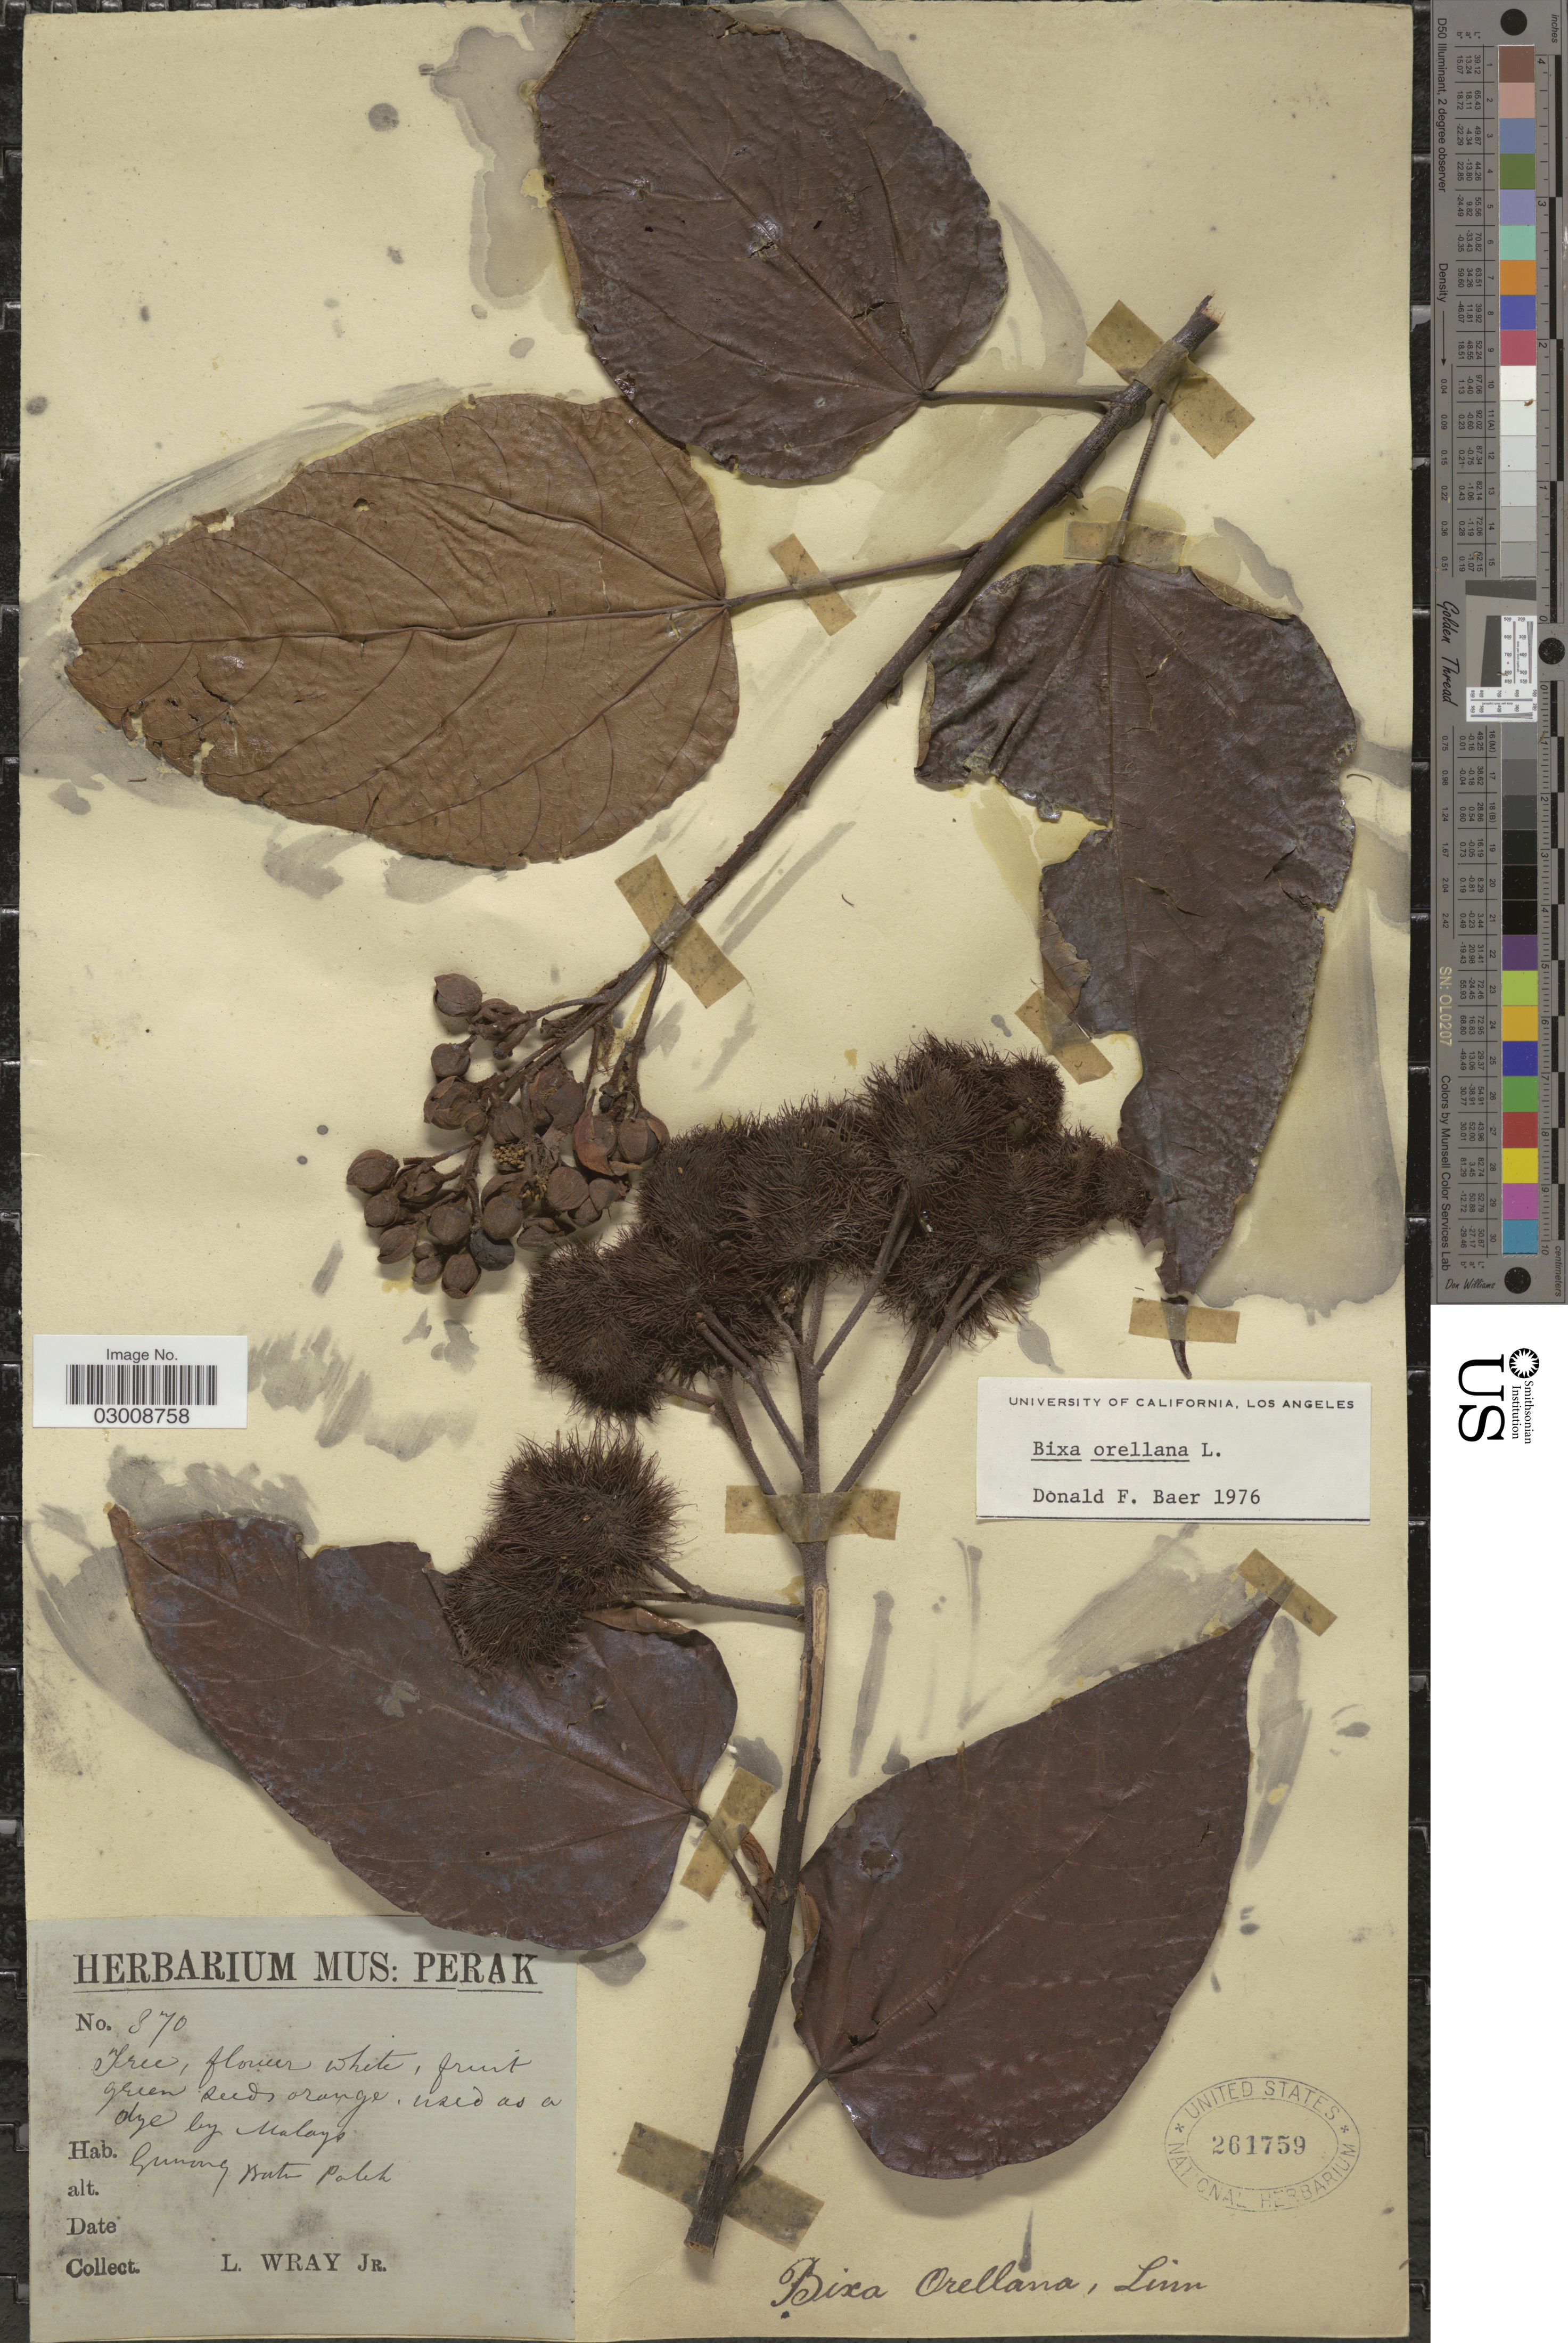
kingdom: Plantae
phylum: Tracheophyta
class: Magnoliopsida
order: Malvales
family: Bixaceae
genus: Bixa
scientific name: Bixa orellana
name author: L.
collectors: L. Wray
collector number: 370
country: Malaysia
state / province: Perak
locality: Gunung Batu Palek.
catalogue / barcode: US 261759